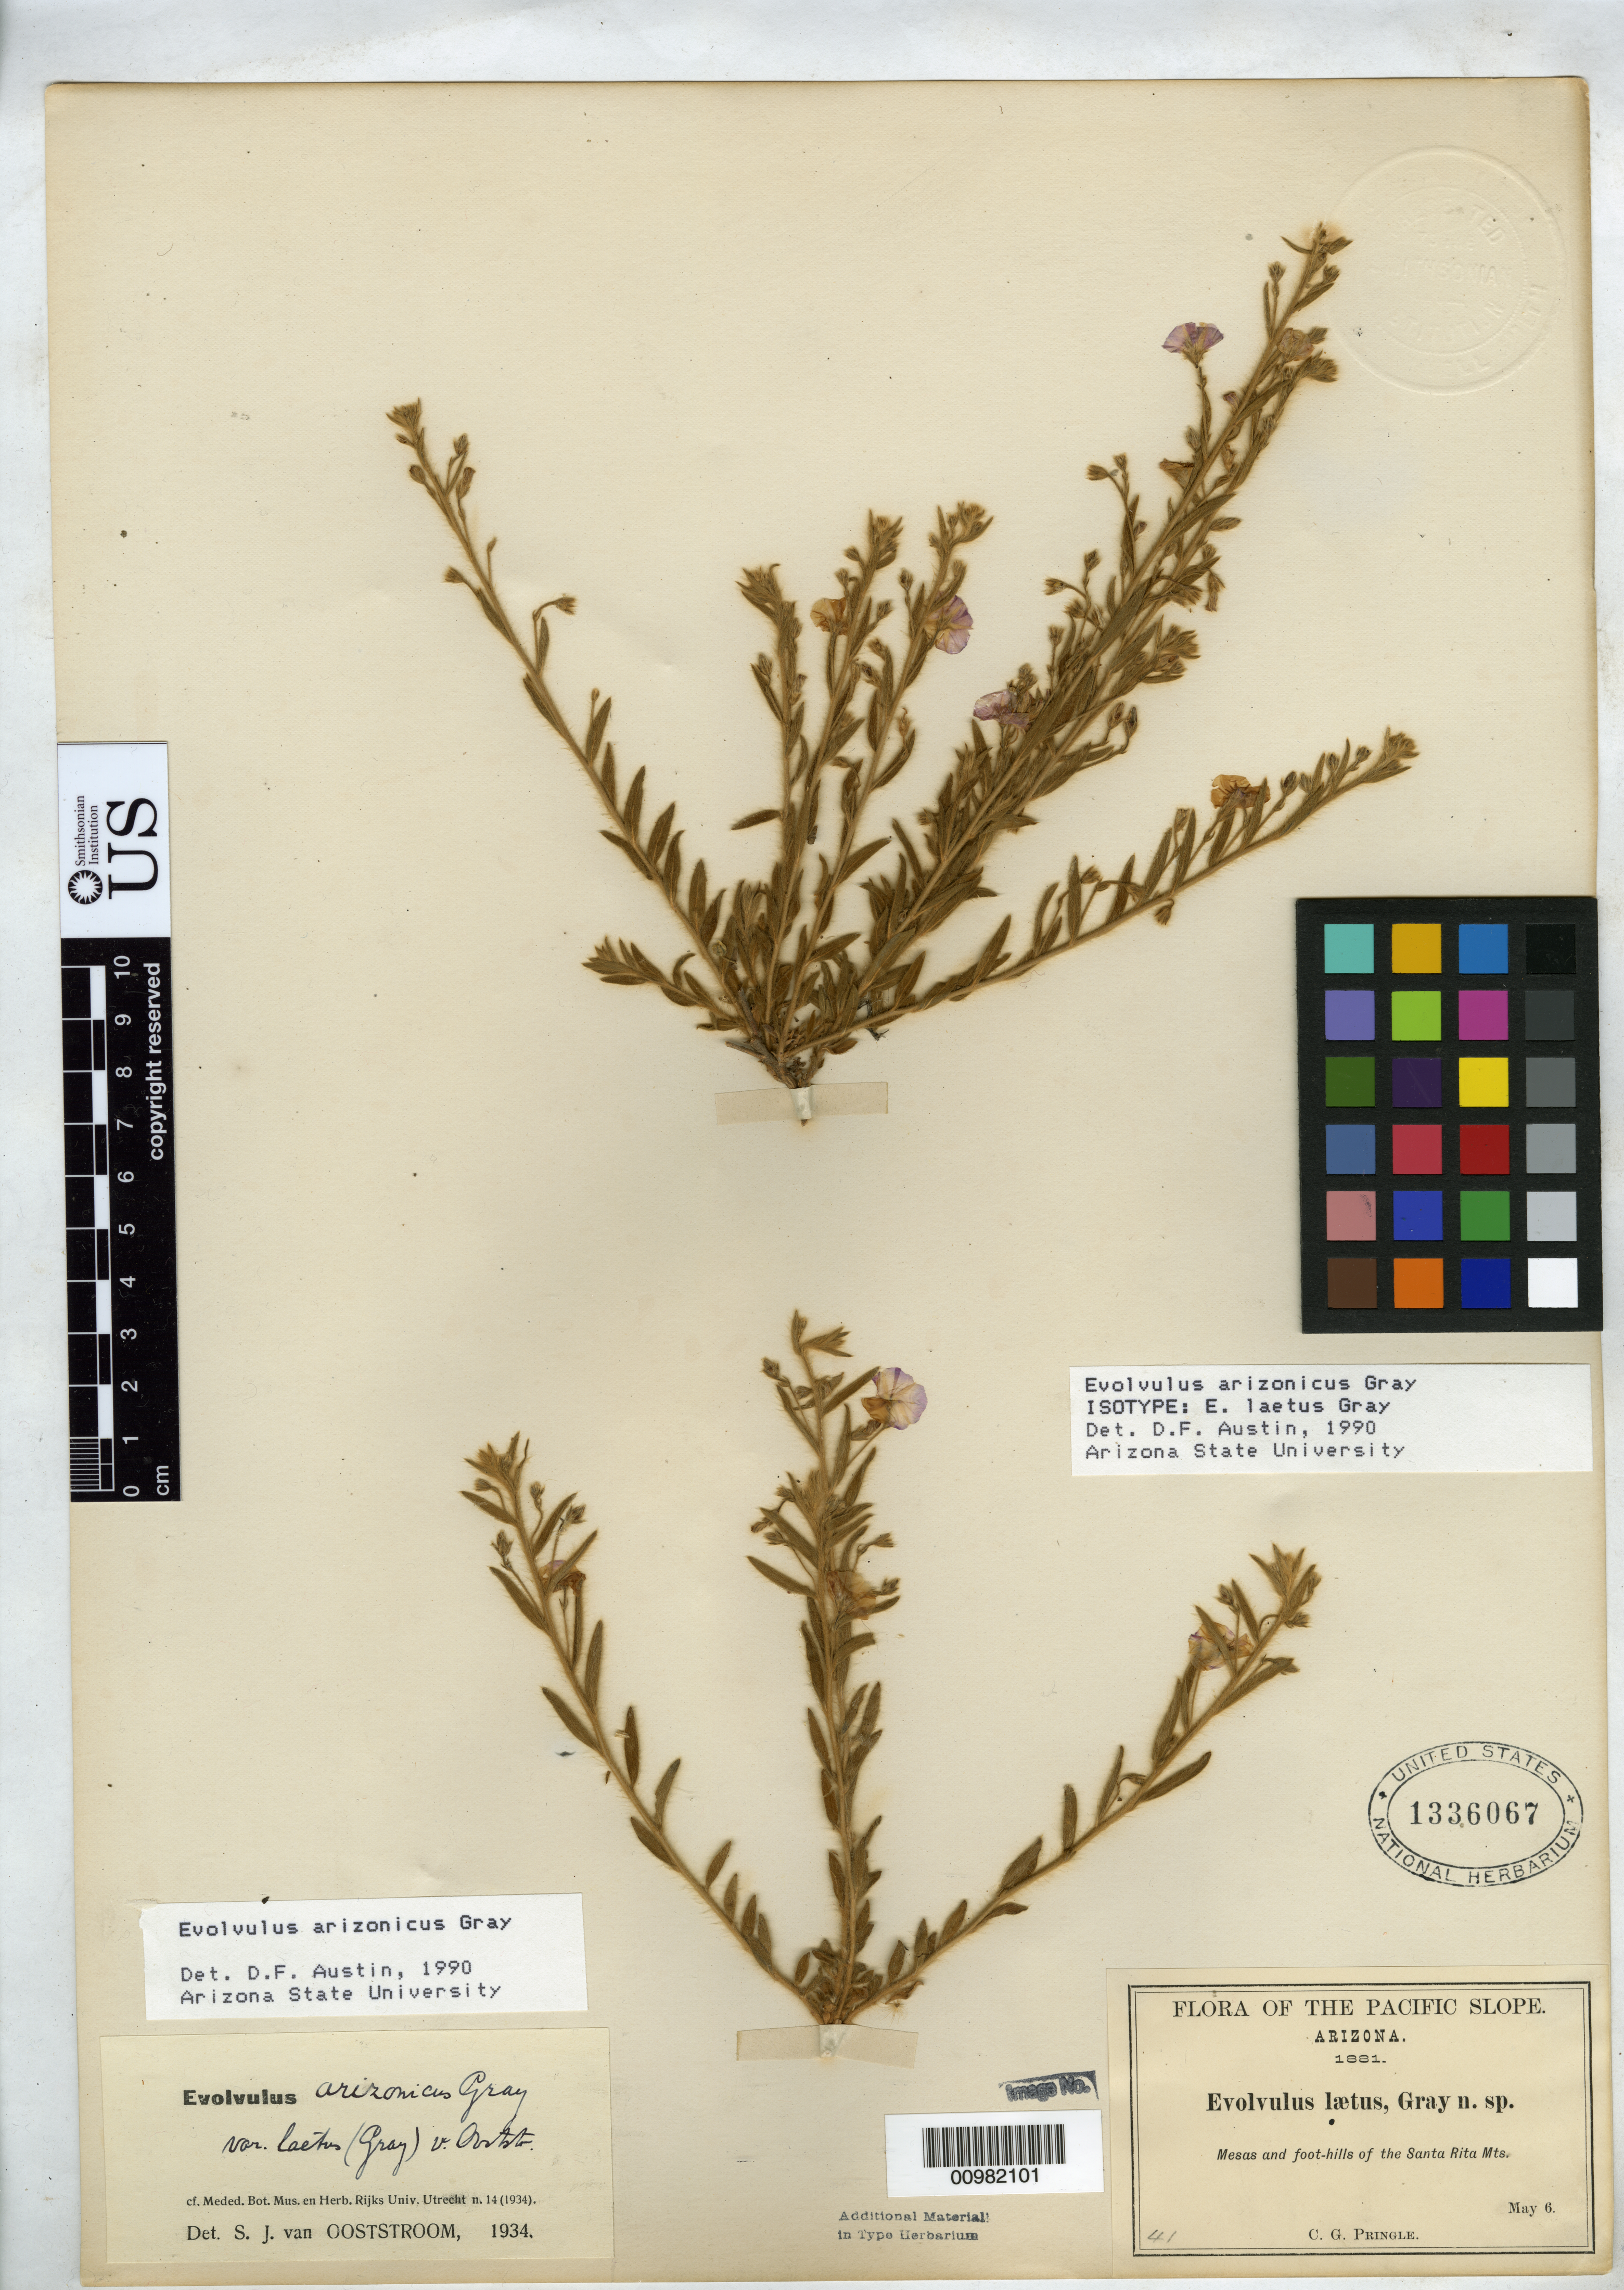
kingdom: Plantae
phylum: Tracheophyta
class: Magnoliopsida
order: Solanales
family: Convolvulaceae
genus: Evolvulus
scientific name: Evolvulus laetus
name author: A. Gray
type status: Isotype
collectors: C. G. Pringle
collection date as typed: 06 May 1881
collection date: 1881-05-06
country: United States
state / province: Arizona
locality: Santa Rita Mts.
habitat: Mesas and foothills.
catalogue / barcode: US 1336067